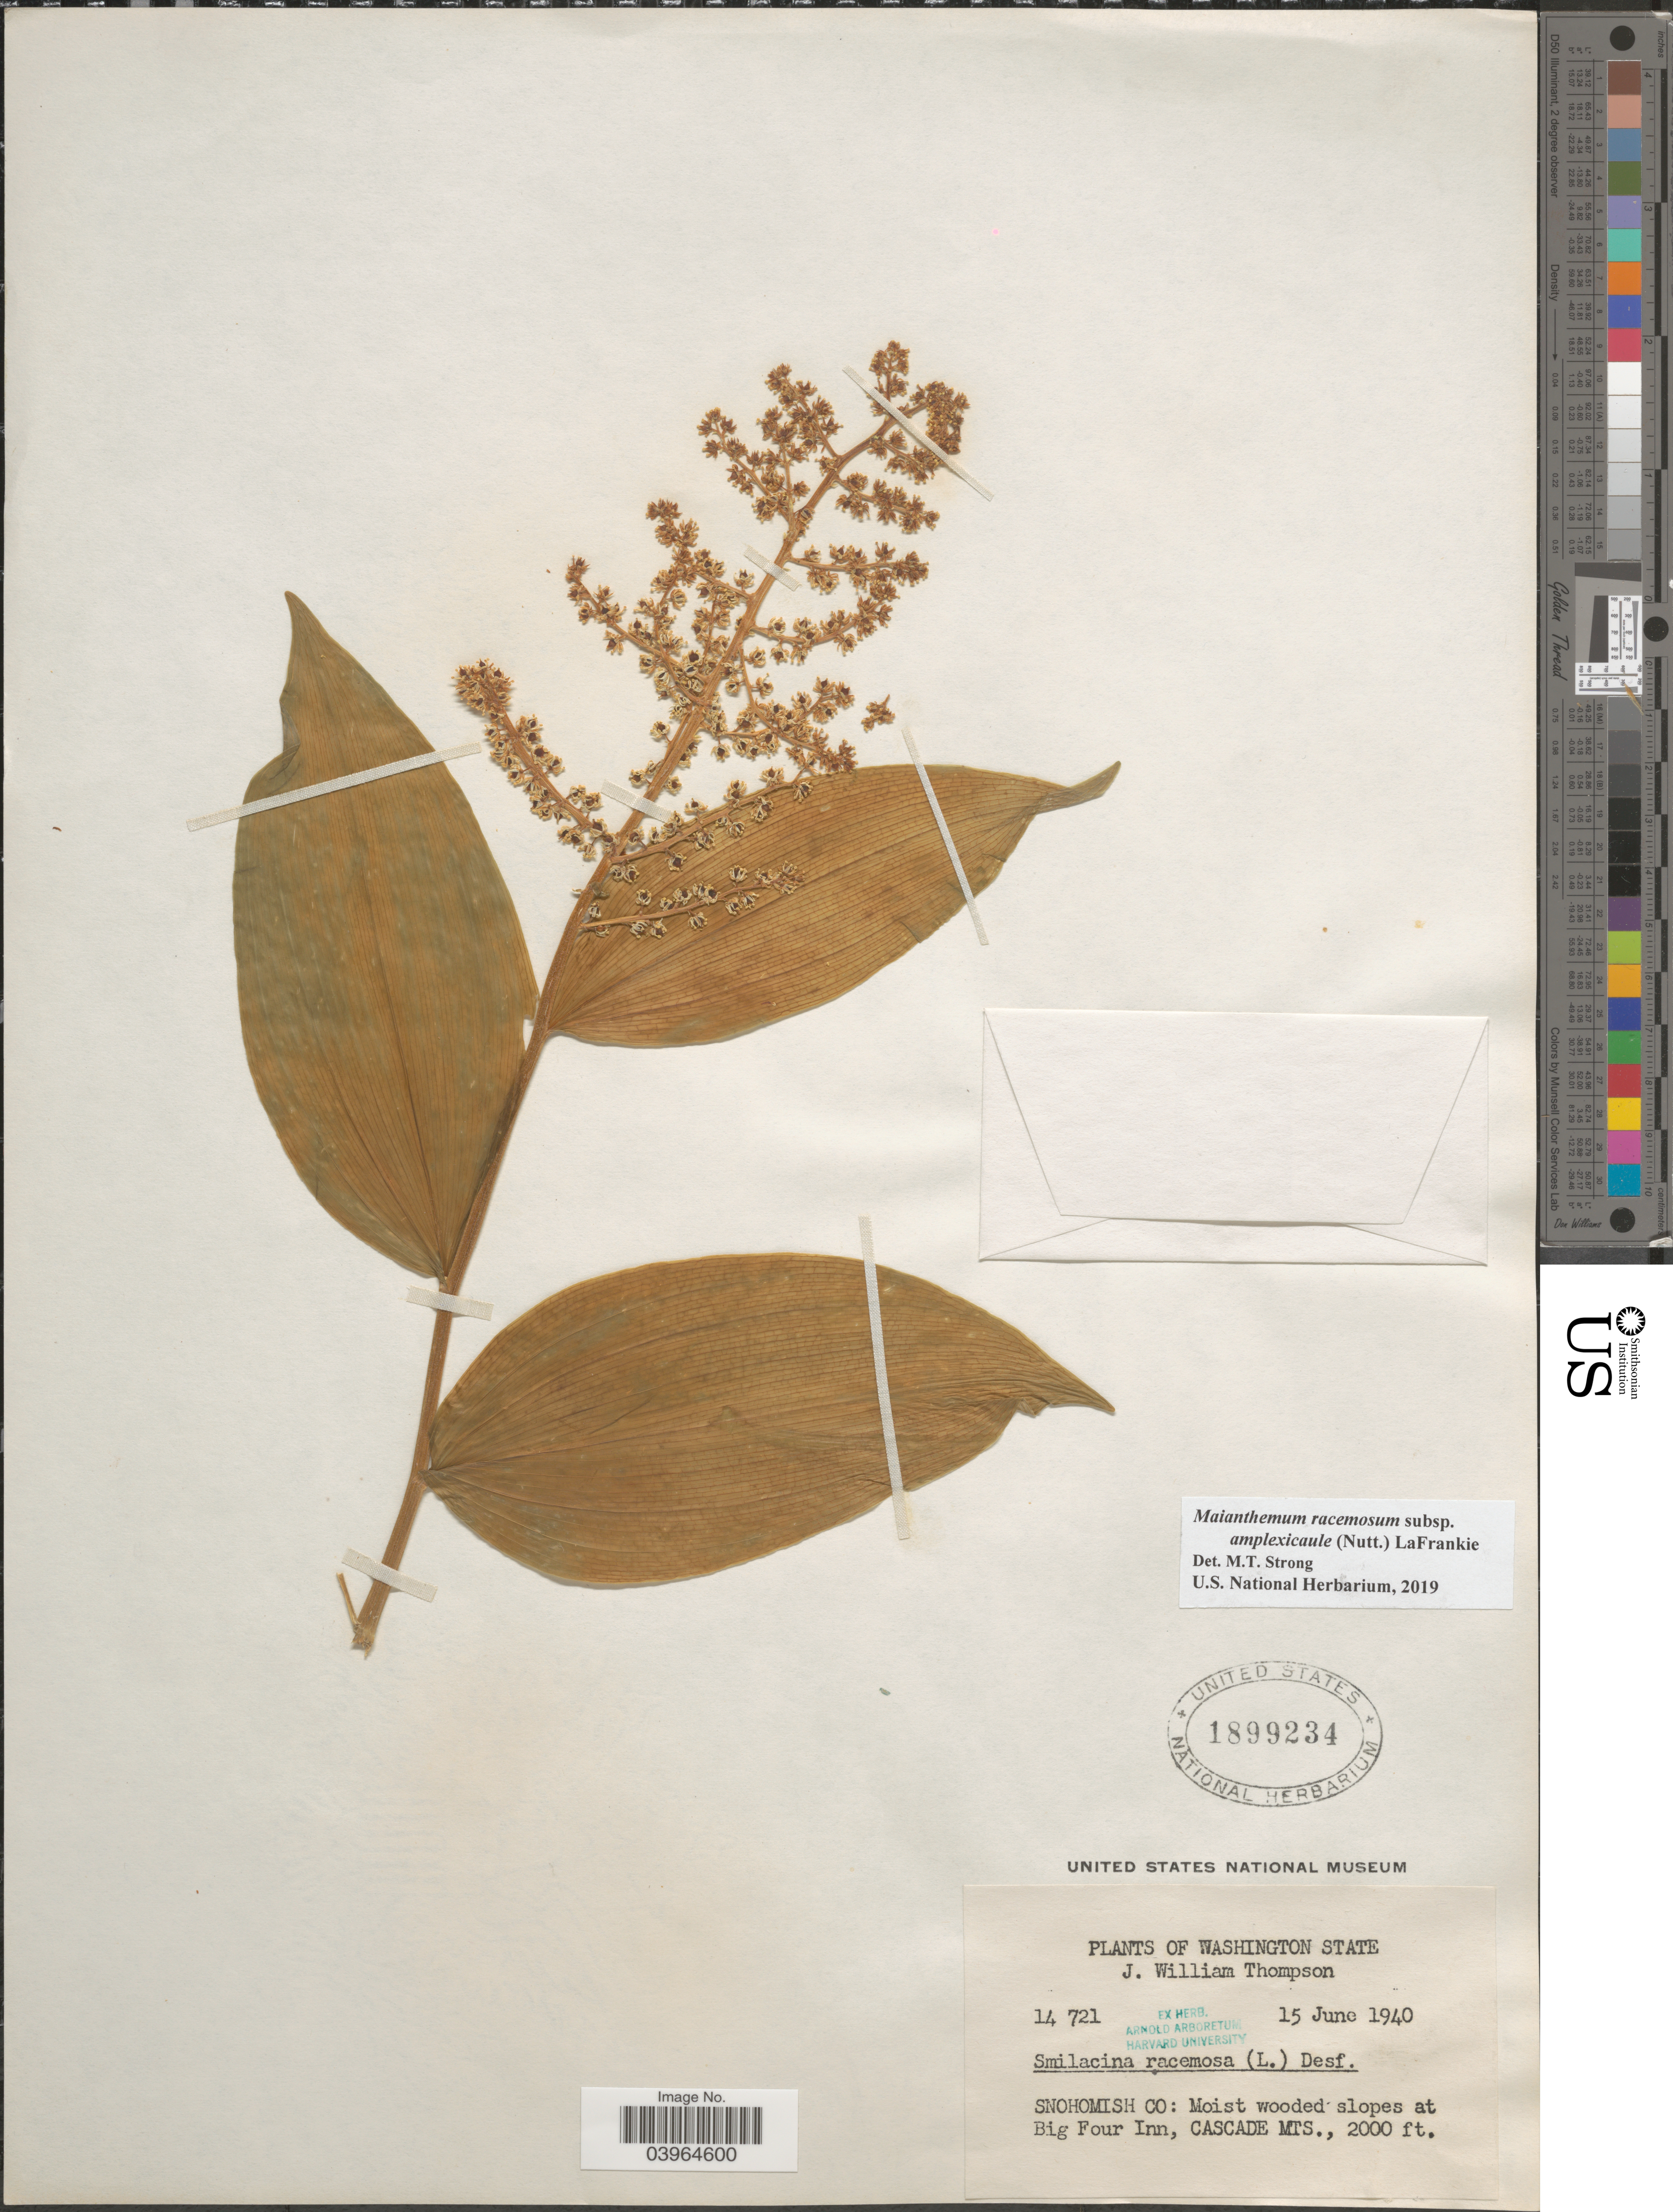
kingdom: Plantae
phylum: Tracheophyta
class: Liliopsida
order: Asparagales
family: Asparagaceae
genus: Maianthemum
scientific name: Maianthemum racemosum subsp. amplexicaule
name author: (Nutt.) LaFrankie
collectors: J. W. Thompson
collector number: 14721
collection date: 1940-06-15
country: United States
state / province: Washington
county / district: Snohomish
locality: Snohomish Co: Moist wooded slopes at Big Four Inn, Cascade Mts.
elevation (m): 610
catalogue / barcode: US 1899234